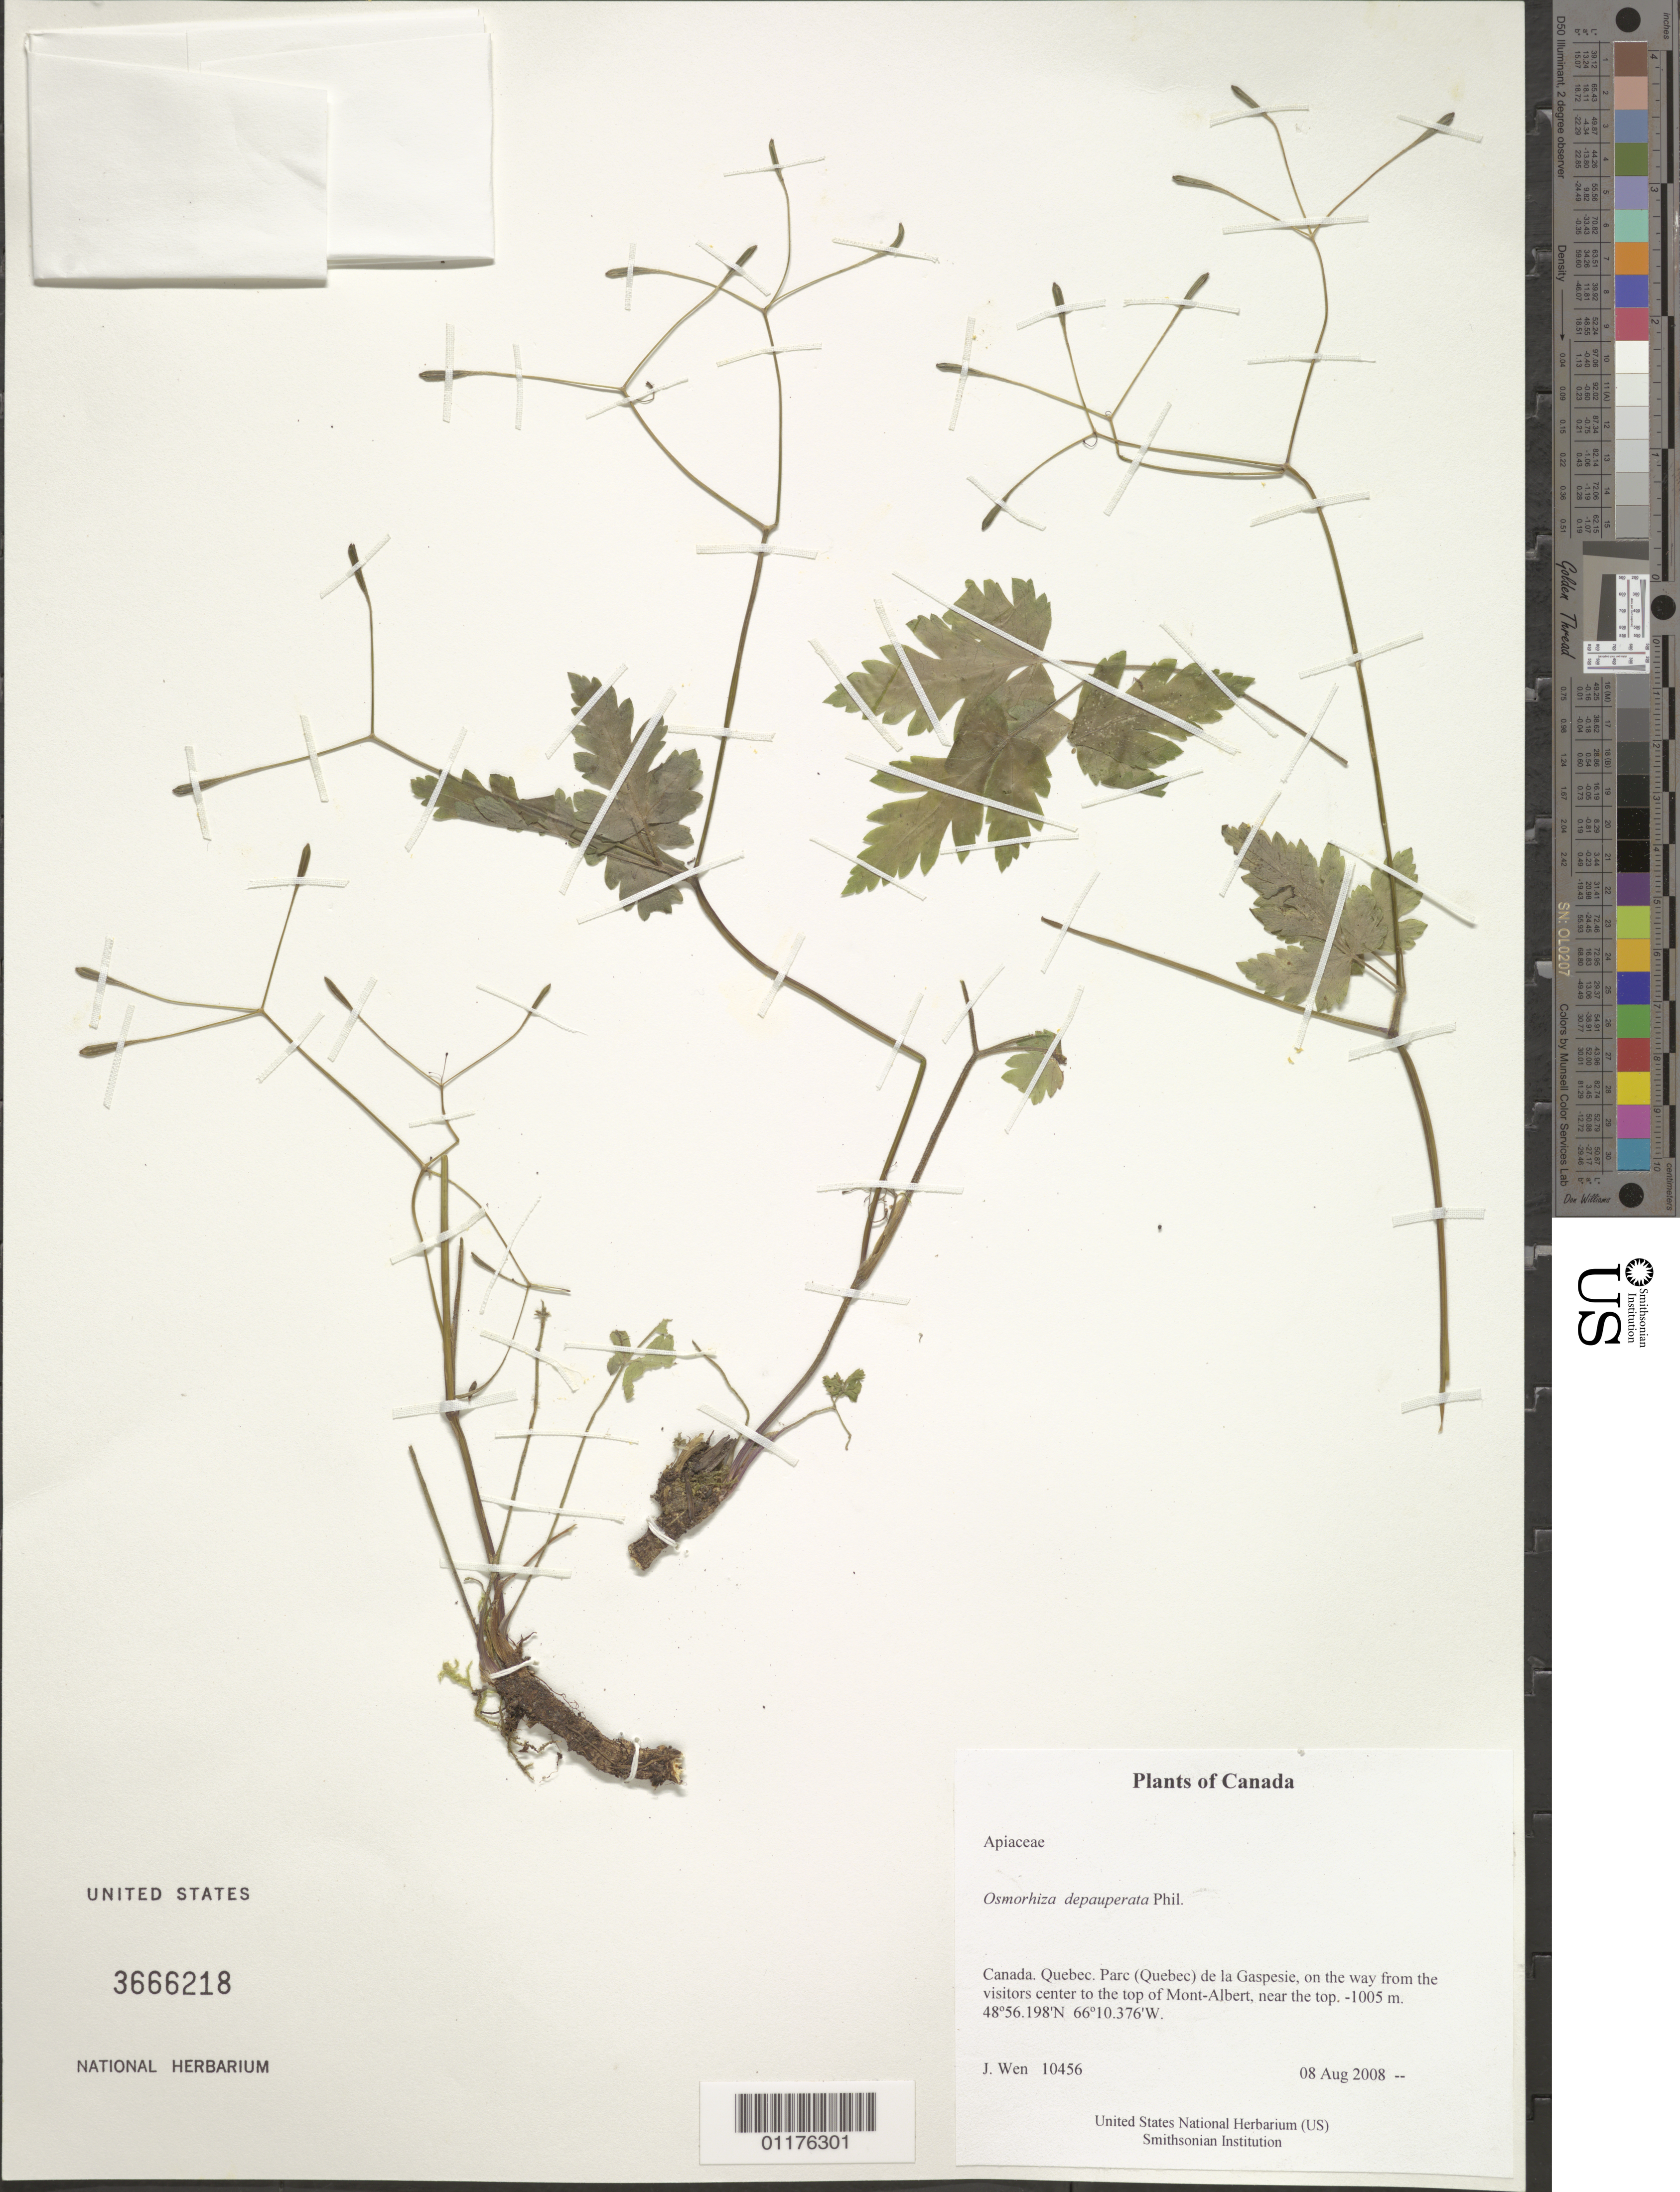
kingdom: Plantae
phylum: Tracheophyta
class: Magnoliopsida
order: Apiales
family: Apiaceae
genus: Osmorhiza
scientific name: Osmorhiza depauperata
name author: Phil.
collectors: J. Wen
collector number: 10456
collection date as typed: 08 Aug 2008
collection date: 2008-08-08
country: Canada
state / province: Quebec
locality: Parc (Quebec) de la Gaspesie, on the way from the visitors center to the top of Mont-Albert, near the top.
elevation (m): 1005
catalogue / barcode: US 3666218